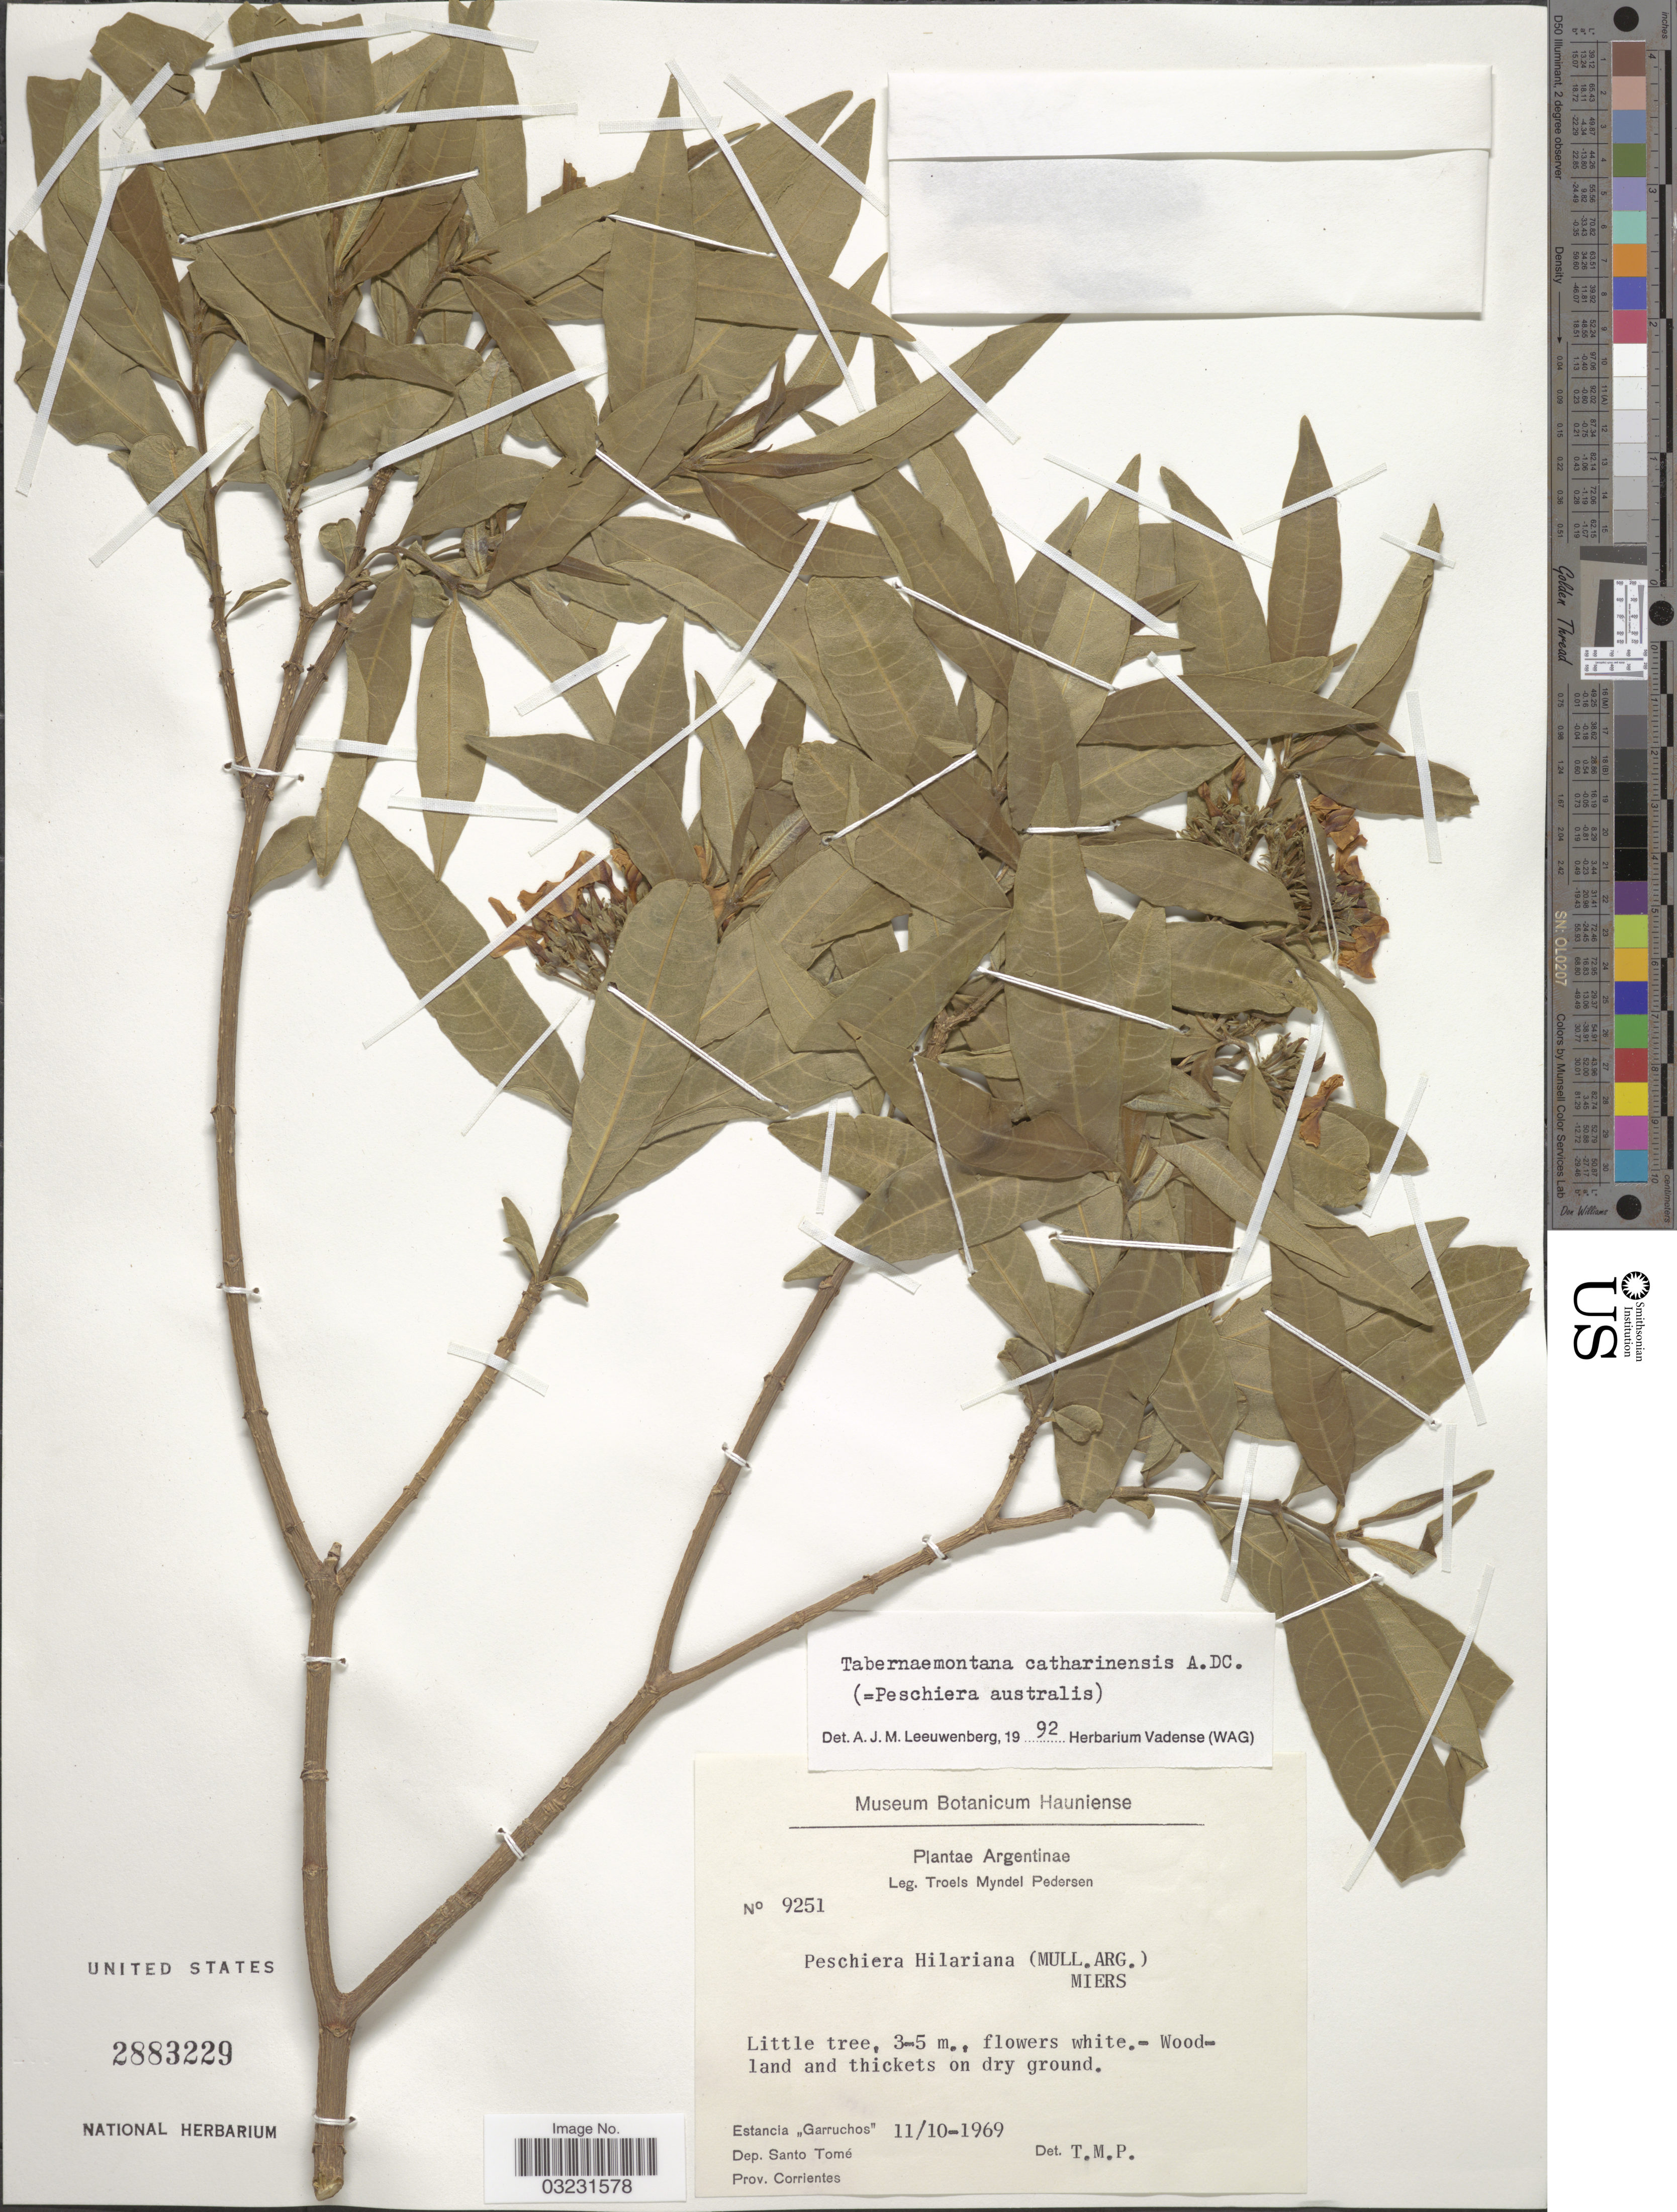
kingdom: Plantae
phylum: Tracheophyta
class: Magnoliopsida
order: Gentianales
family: Apocynaceae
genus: Tabernaemontana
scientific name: Tabernaemontana catharinensis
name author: A. DC.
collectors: T. Pederson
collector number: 9251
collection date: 1969-10-11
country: Argentina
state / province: Corrientes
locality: Estancia "Garruchos". Dep. Santo Tomé.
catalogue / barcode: US 2883229